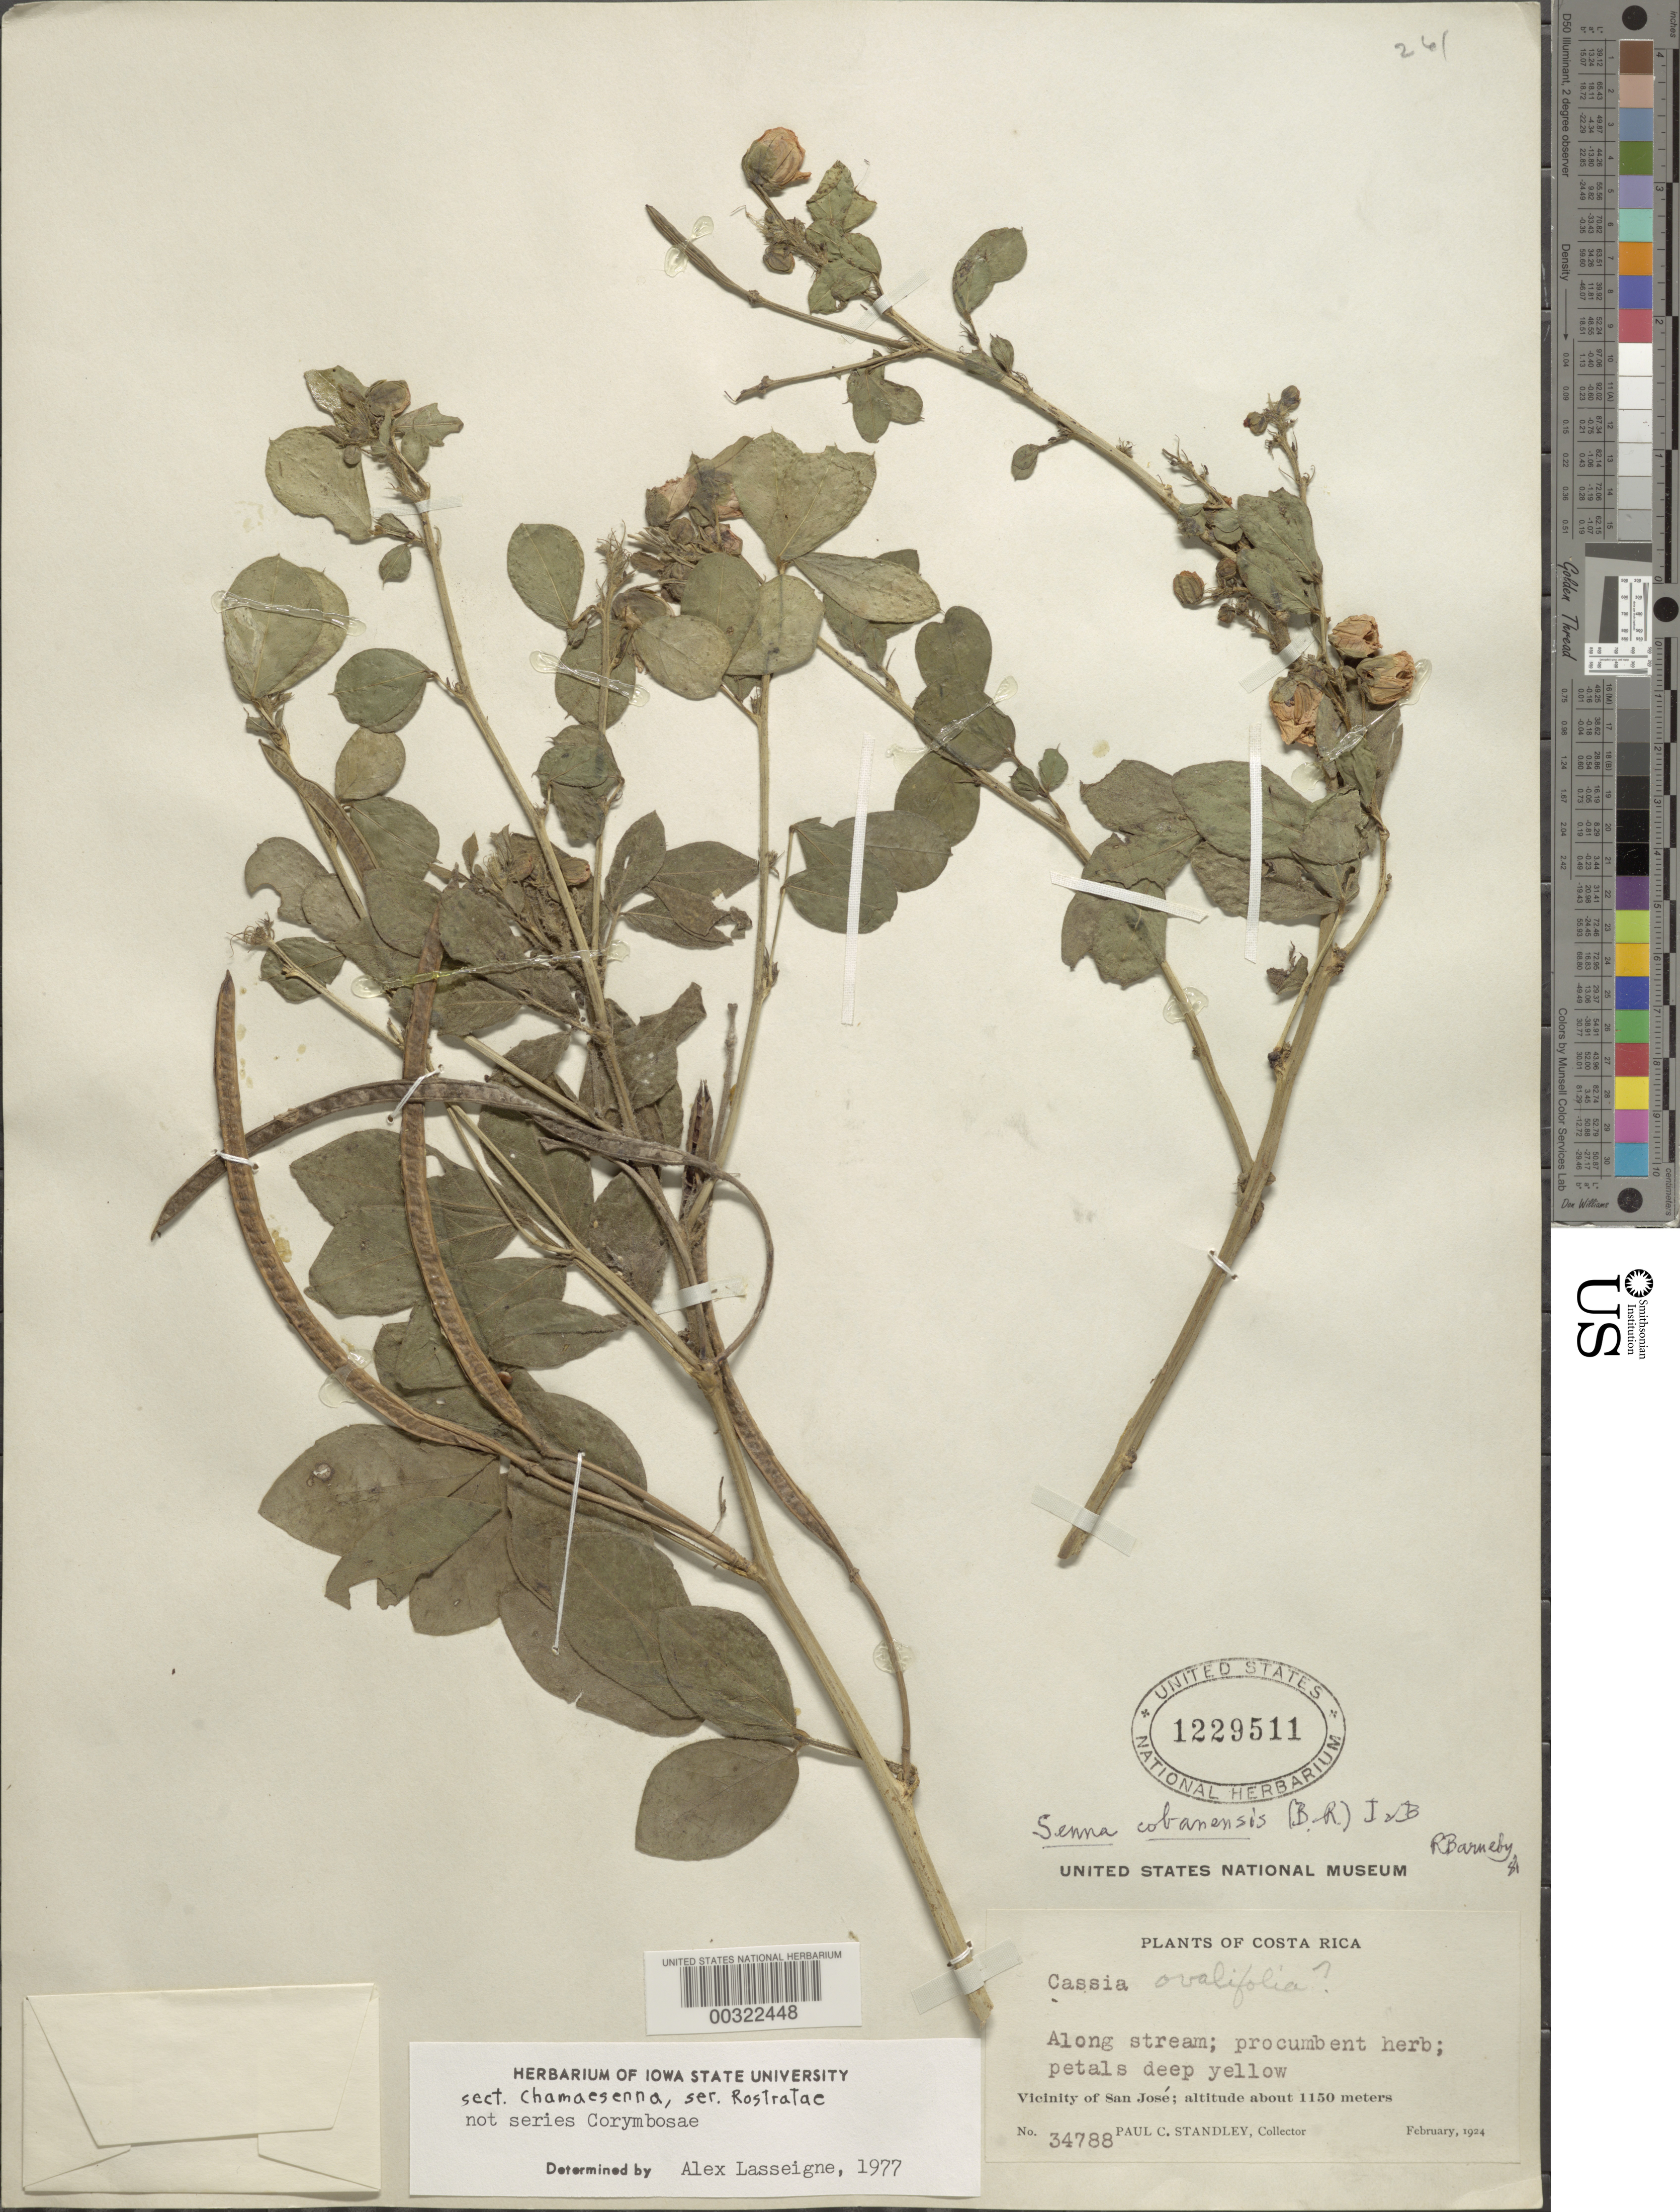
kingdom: Plantae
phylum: Tracheophyta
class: Magnoliopsida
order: Fabales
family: Fabaceae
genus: Senna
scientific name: Senna cobanensis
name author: (Britton) H.S. Irwin & Barneby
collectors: P. C. Standley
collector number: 34788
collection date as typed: Feb 1924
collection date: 1924-02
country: Costa Rica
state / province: San José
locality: Vicinity of san jose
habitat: Along stream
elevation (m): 1150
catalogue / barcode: US 1229511